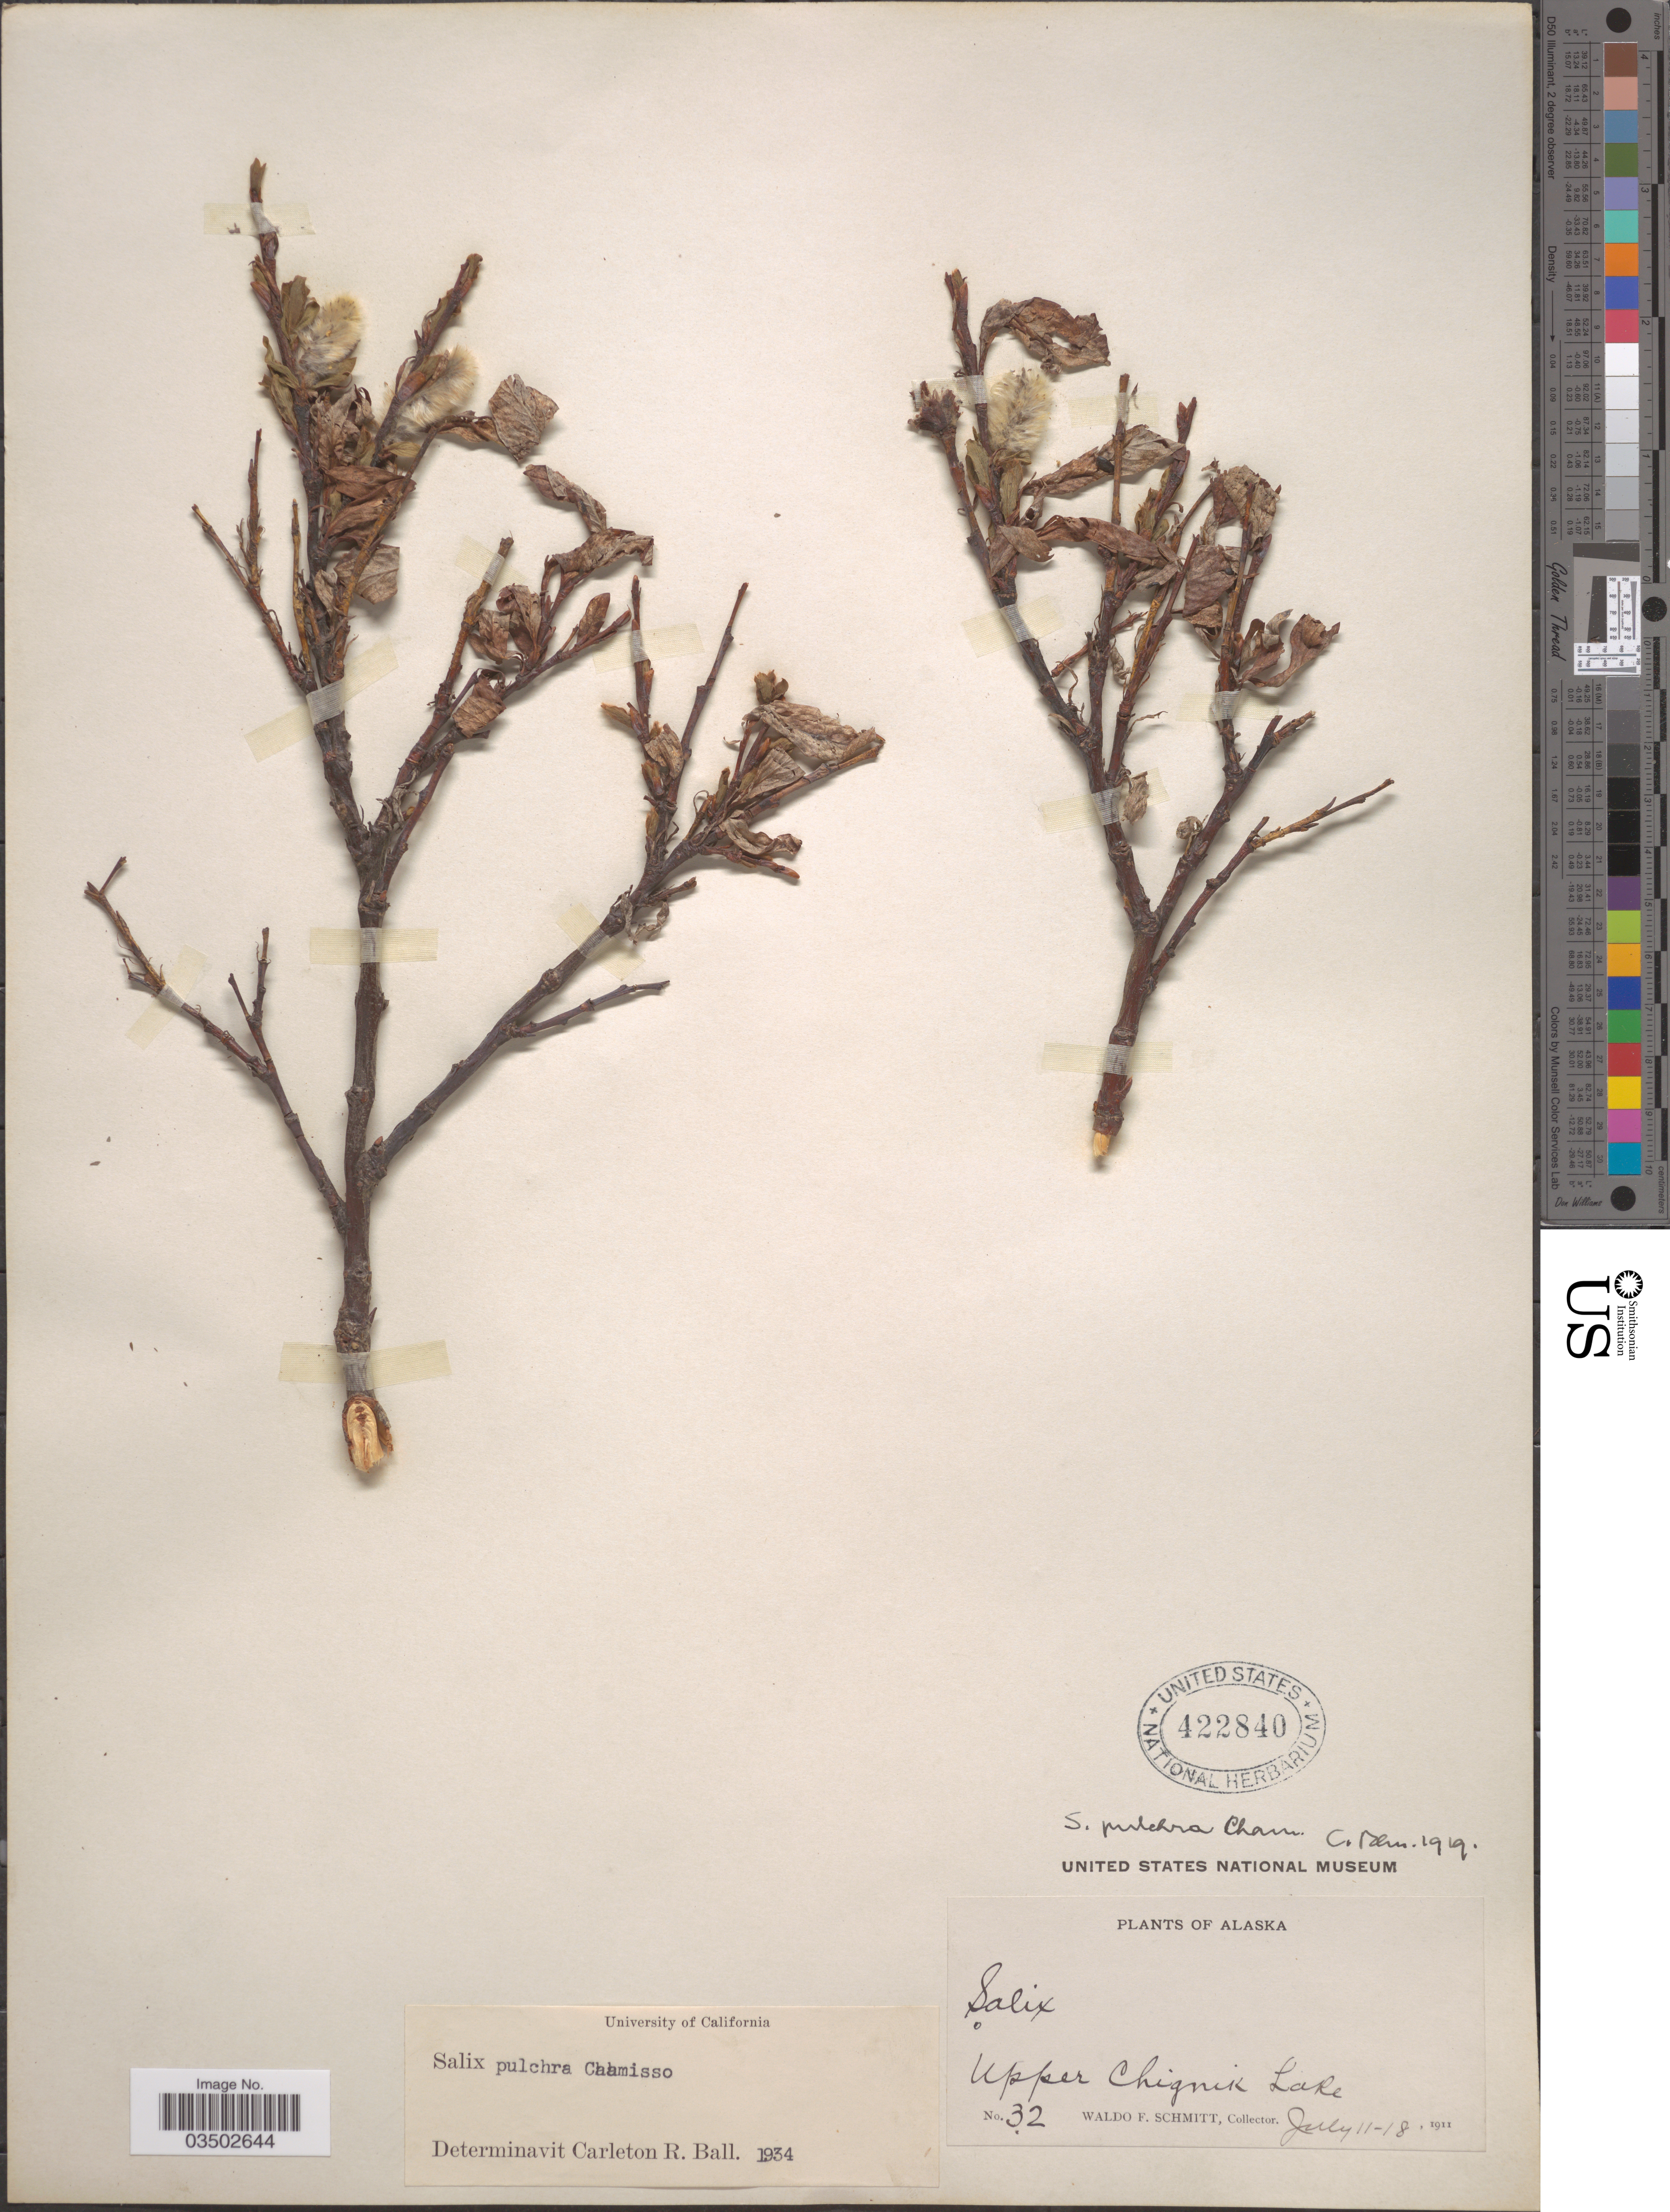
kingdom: Plantae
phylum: Tracheophyta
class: Magnoliopsida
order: Malpighiales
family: Salicaceae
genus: Salix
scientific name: Salix pulchra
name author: Cham.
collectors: W. F. Schmitt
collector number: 32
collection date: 1911-07-11/1911-07-18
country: United States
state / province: Alaska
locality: Upper Chignik Lake.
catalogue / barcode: US 422840